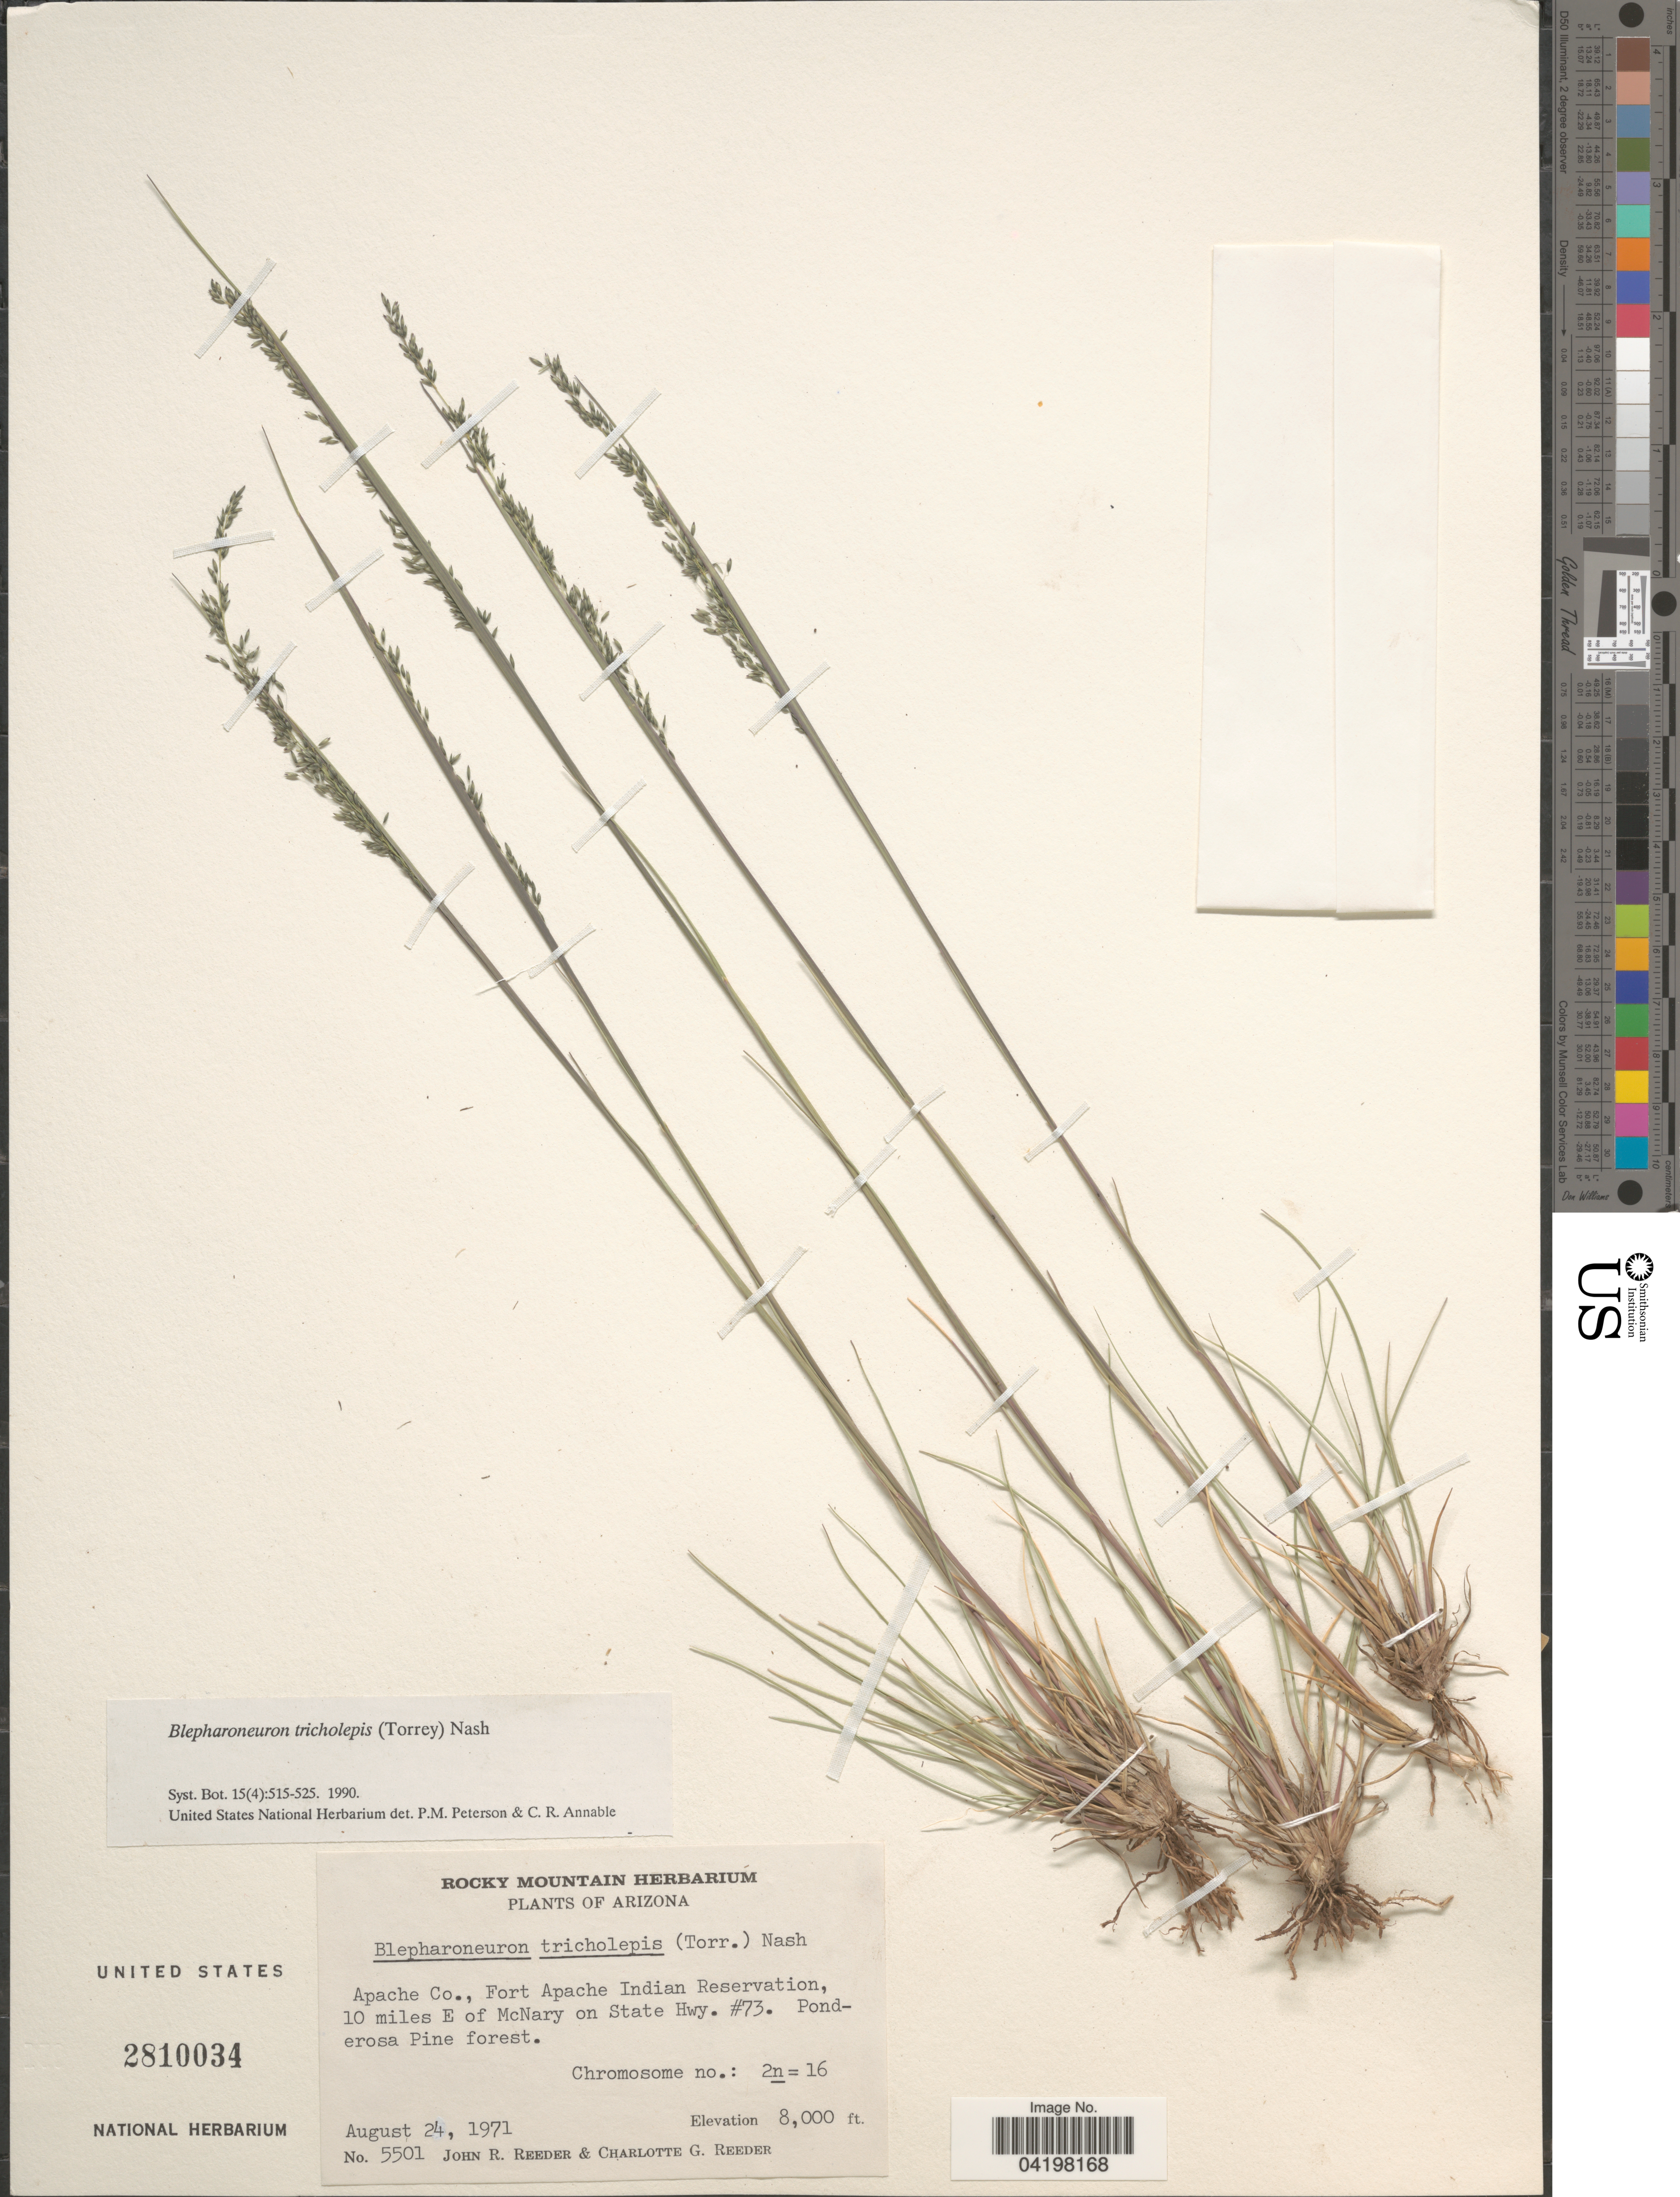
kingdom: Plantae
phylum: Tracheophyta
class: Liliopsida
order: Poales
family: Poaceae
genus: Muhlenbergia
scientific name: Muhlenbergia tricholepis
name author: (Torr.) Columbus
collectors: J. R. Reeder & C. G. Reeder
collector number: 5501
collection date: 1971-08-24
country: United States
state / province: Arizona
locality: Apache Co., Fort Apache Indian Reservation, 10 miles E of McNary on State Hwy. #73.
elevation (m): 2438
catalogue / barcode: US 2810034